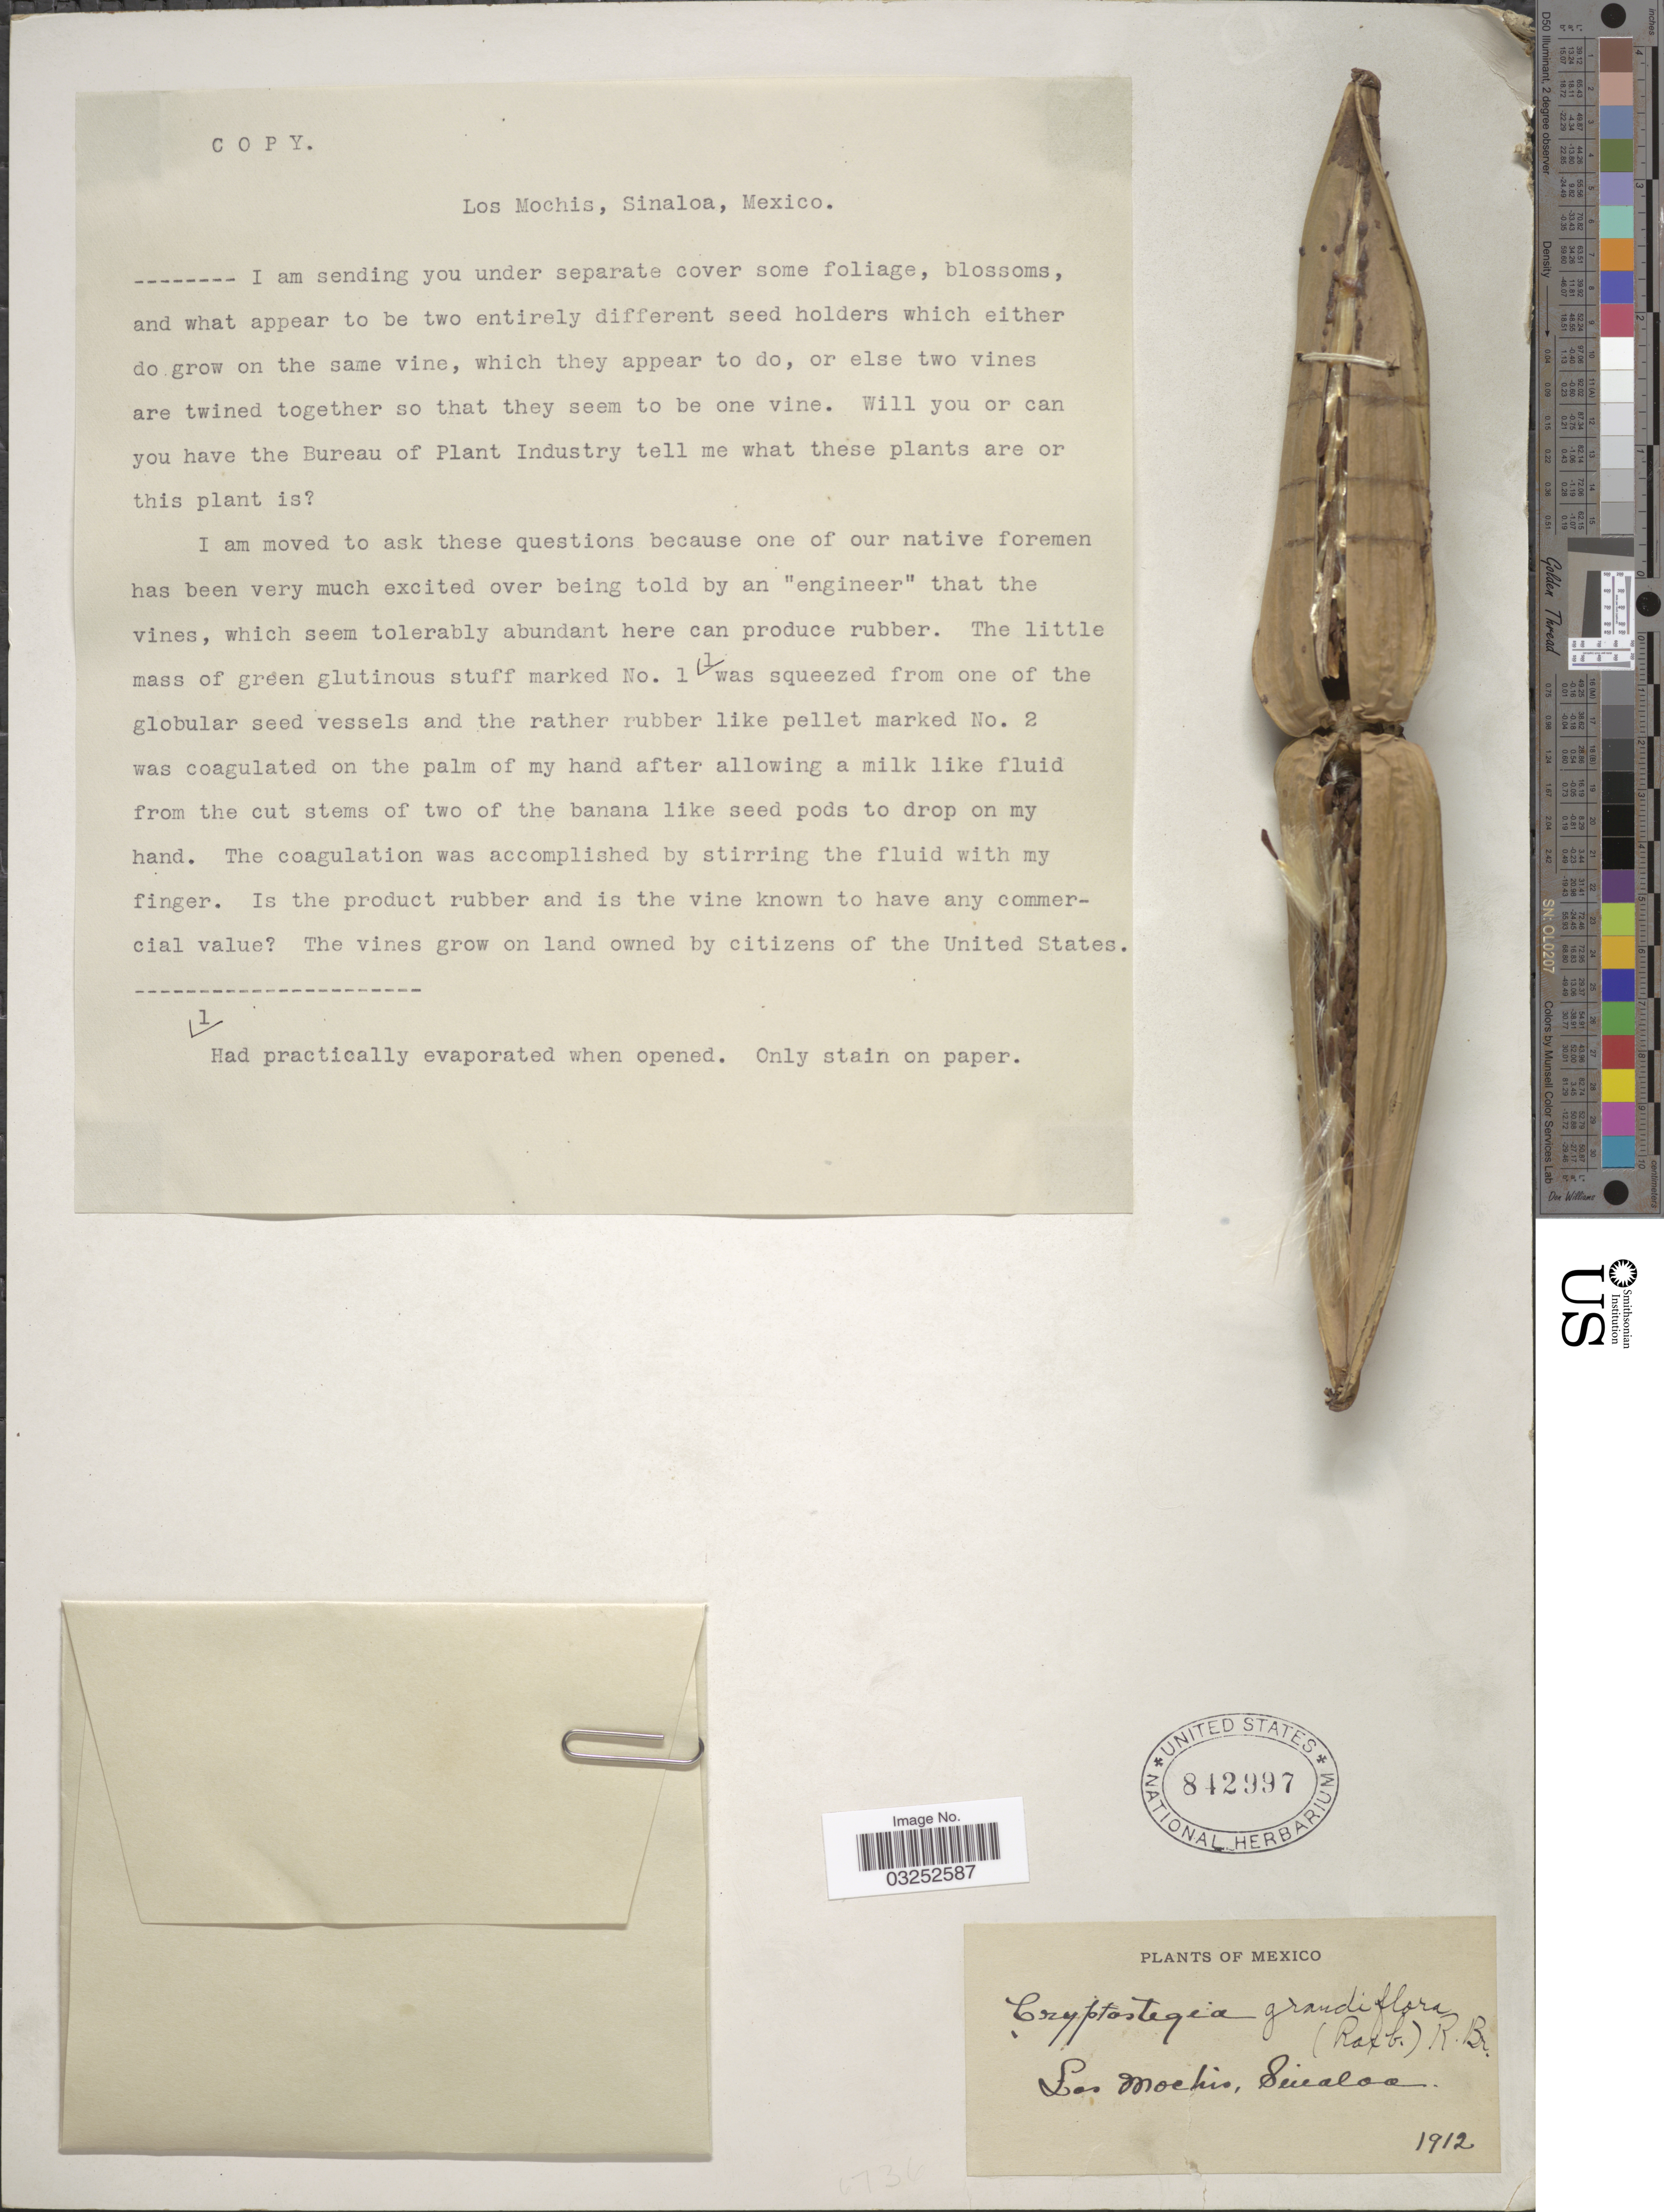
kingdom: Plantae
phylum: Tracheophyta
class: Magnoliopsida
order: Gentianales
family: Apocynaceae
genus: Cryptostegia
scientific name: Cryptostegia grandiflora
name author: Roxb. ex R. Br.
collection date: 1912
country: Mexico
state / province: Sinaloa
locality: Los Mochis.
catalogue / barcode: US 842997